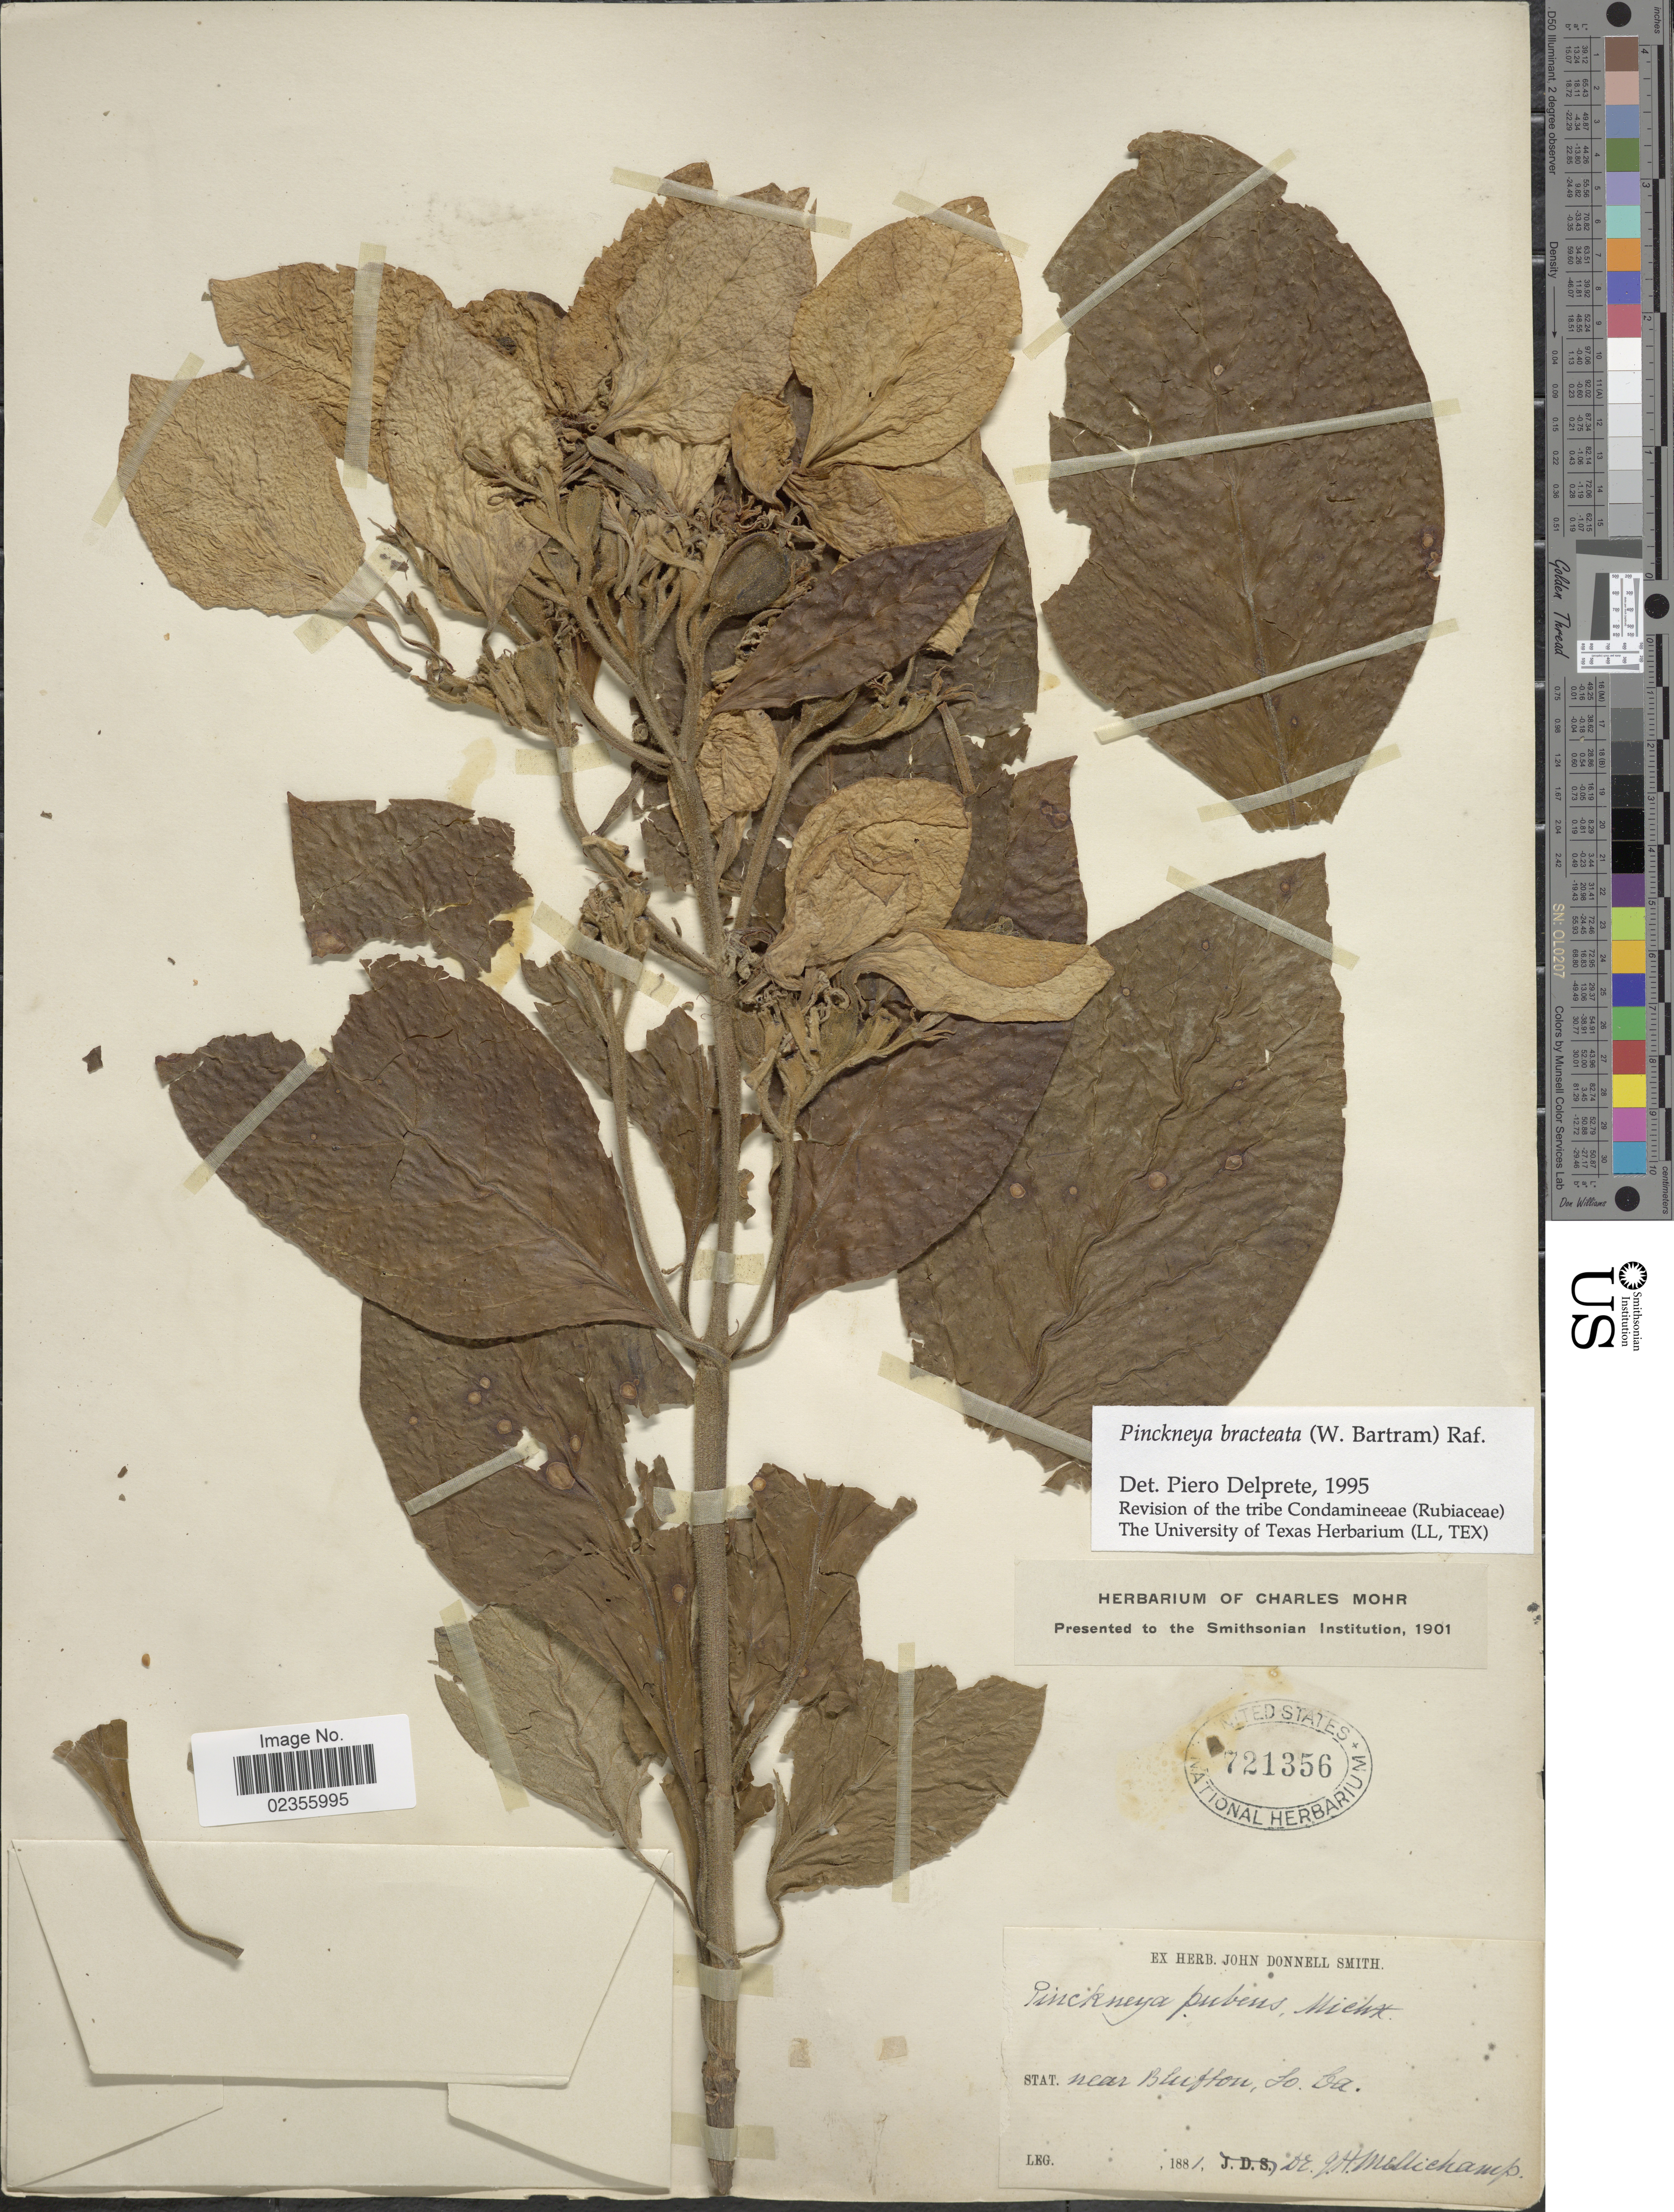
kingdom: Plantae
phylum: Tracheophyta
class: Magnoliopsida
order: Gentianales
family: Rubiaceae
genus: Pinckneya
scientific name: Pinckneya pubens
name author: Michx.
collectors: J. H. Mellichamp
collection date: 1881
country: United States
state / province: South Carolina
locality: Near Bluffton, So. Ca.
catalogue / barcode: US 721356